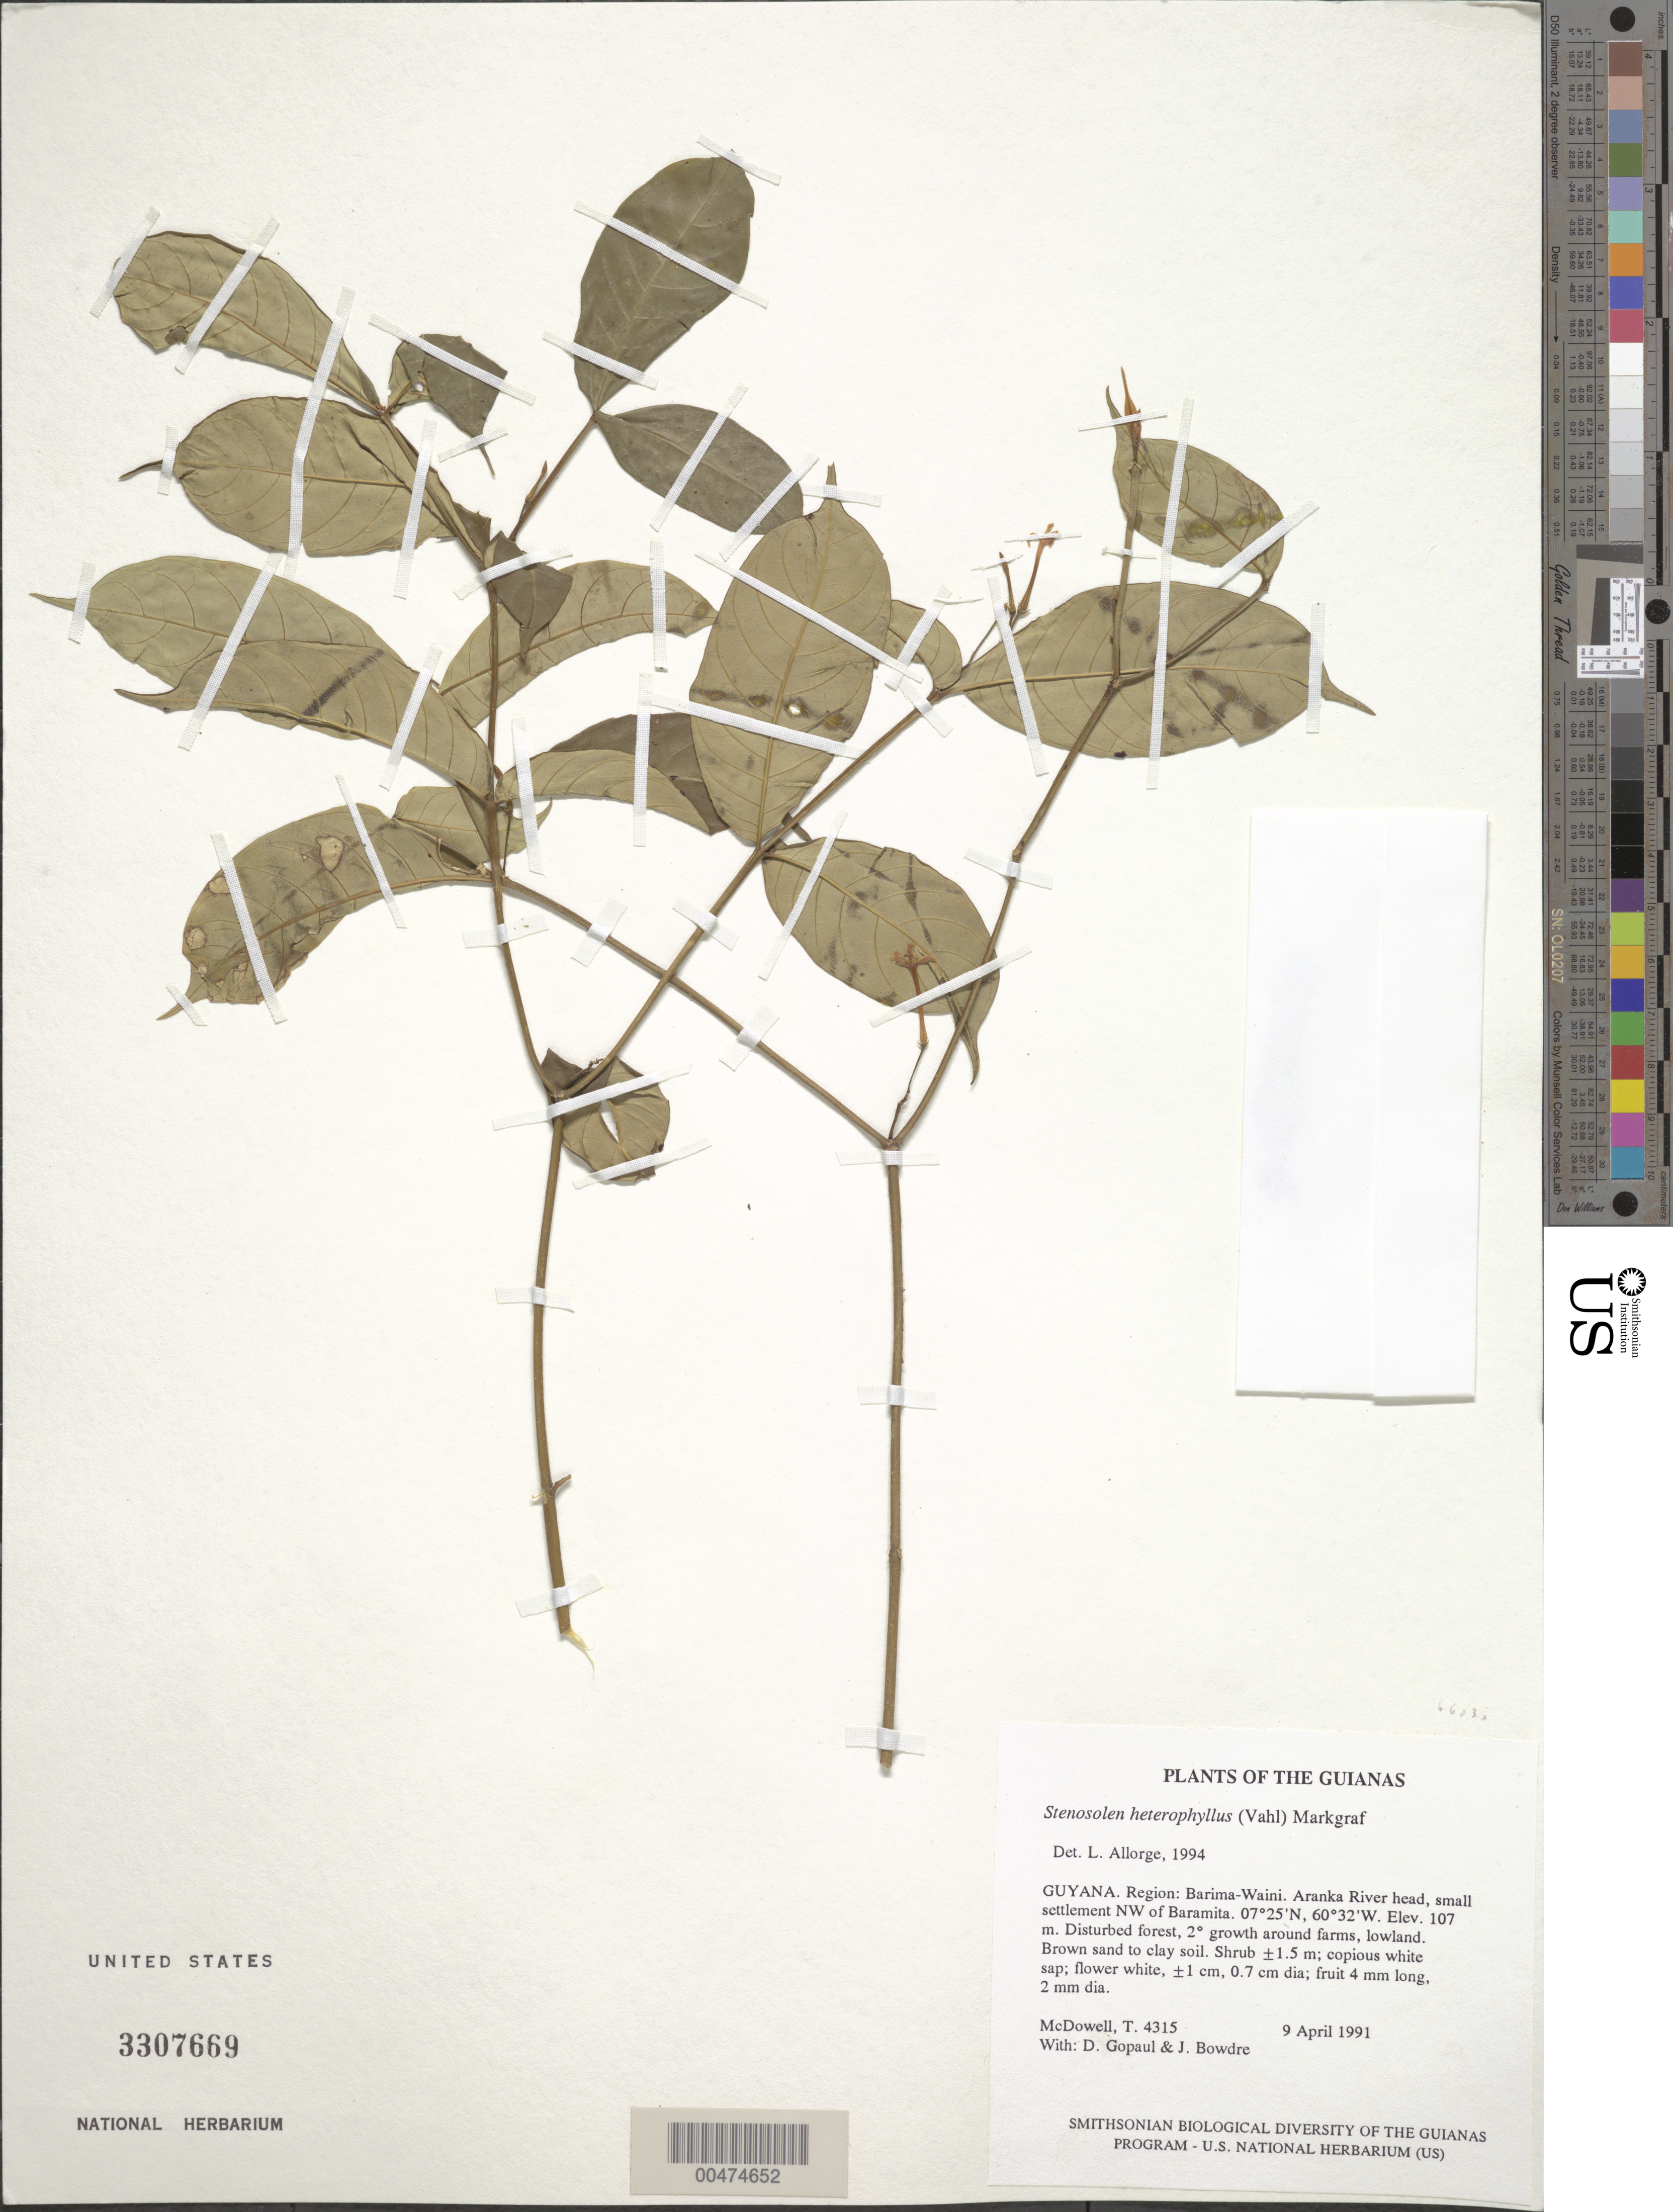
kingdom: Plantae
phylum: Tracheophyta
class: Magnoliopsida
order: Gentianales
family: Apocynaceae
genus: Tabernaemontana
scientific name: Tabernaemontana heterophylla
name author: Vahl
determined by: Allorge, L.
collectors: T. McDowell, D. Gopaul & J. Bowdre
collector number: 4315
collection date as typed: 9 April 1991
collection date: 1991-04-09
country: Guyana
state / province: Barima-Waini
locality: Aranka River head, small settlement NW of Baramita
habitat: Disturbed forest, secondary growth around farms, lowland. Brown sand to clay soil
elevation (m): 107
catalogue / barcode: US 3307669